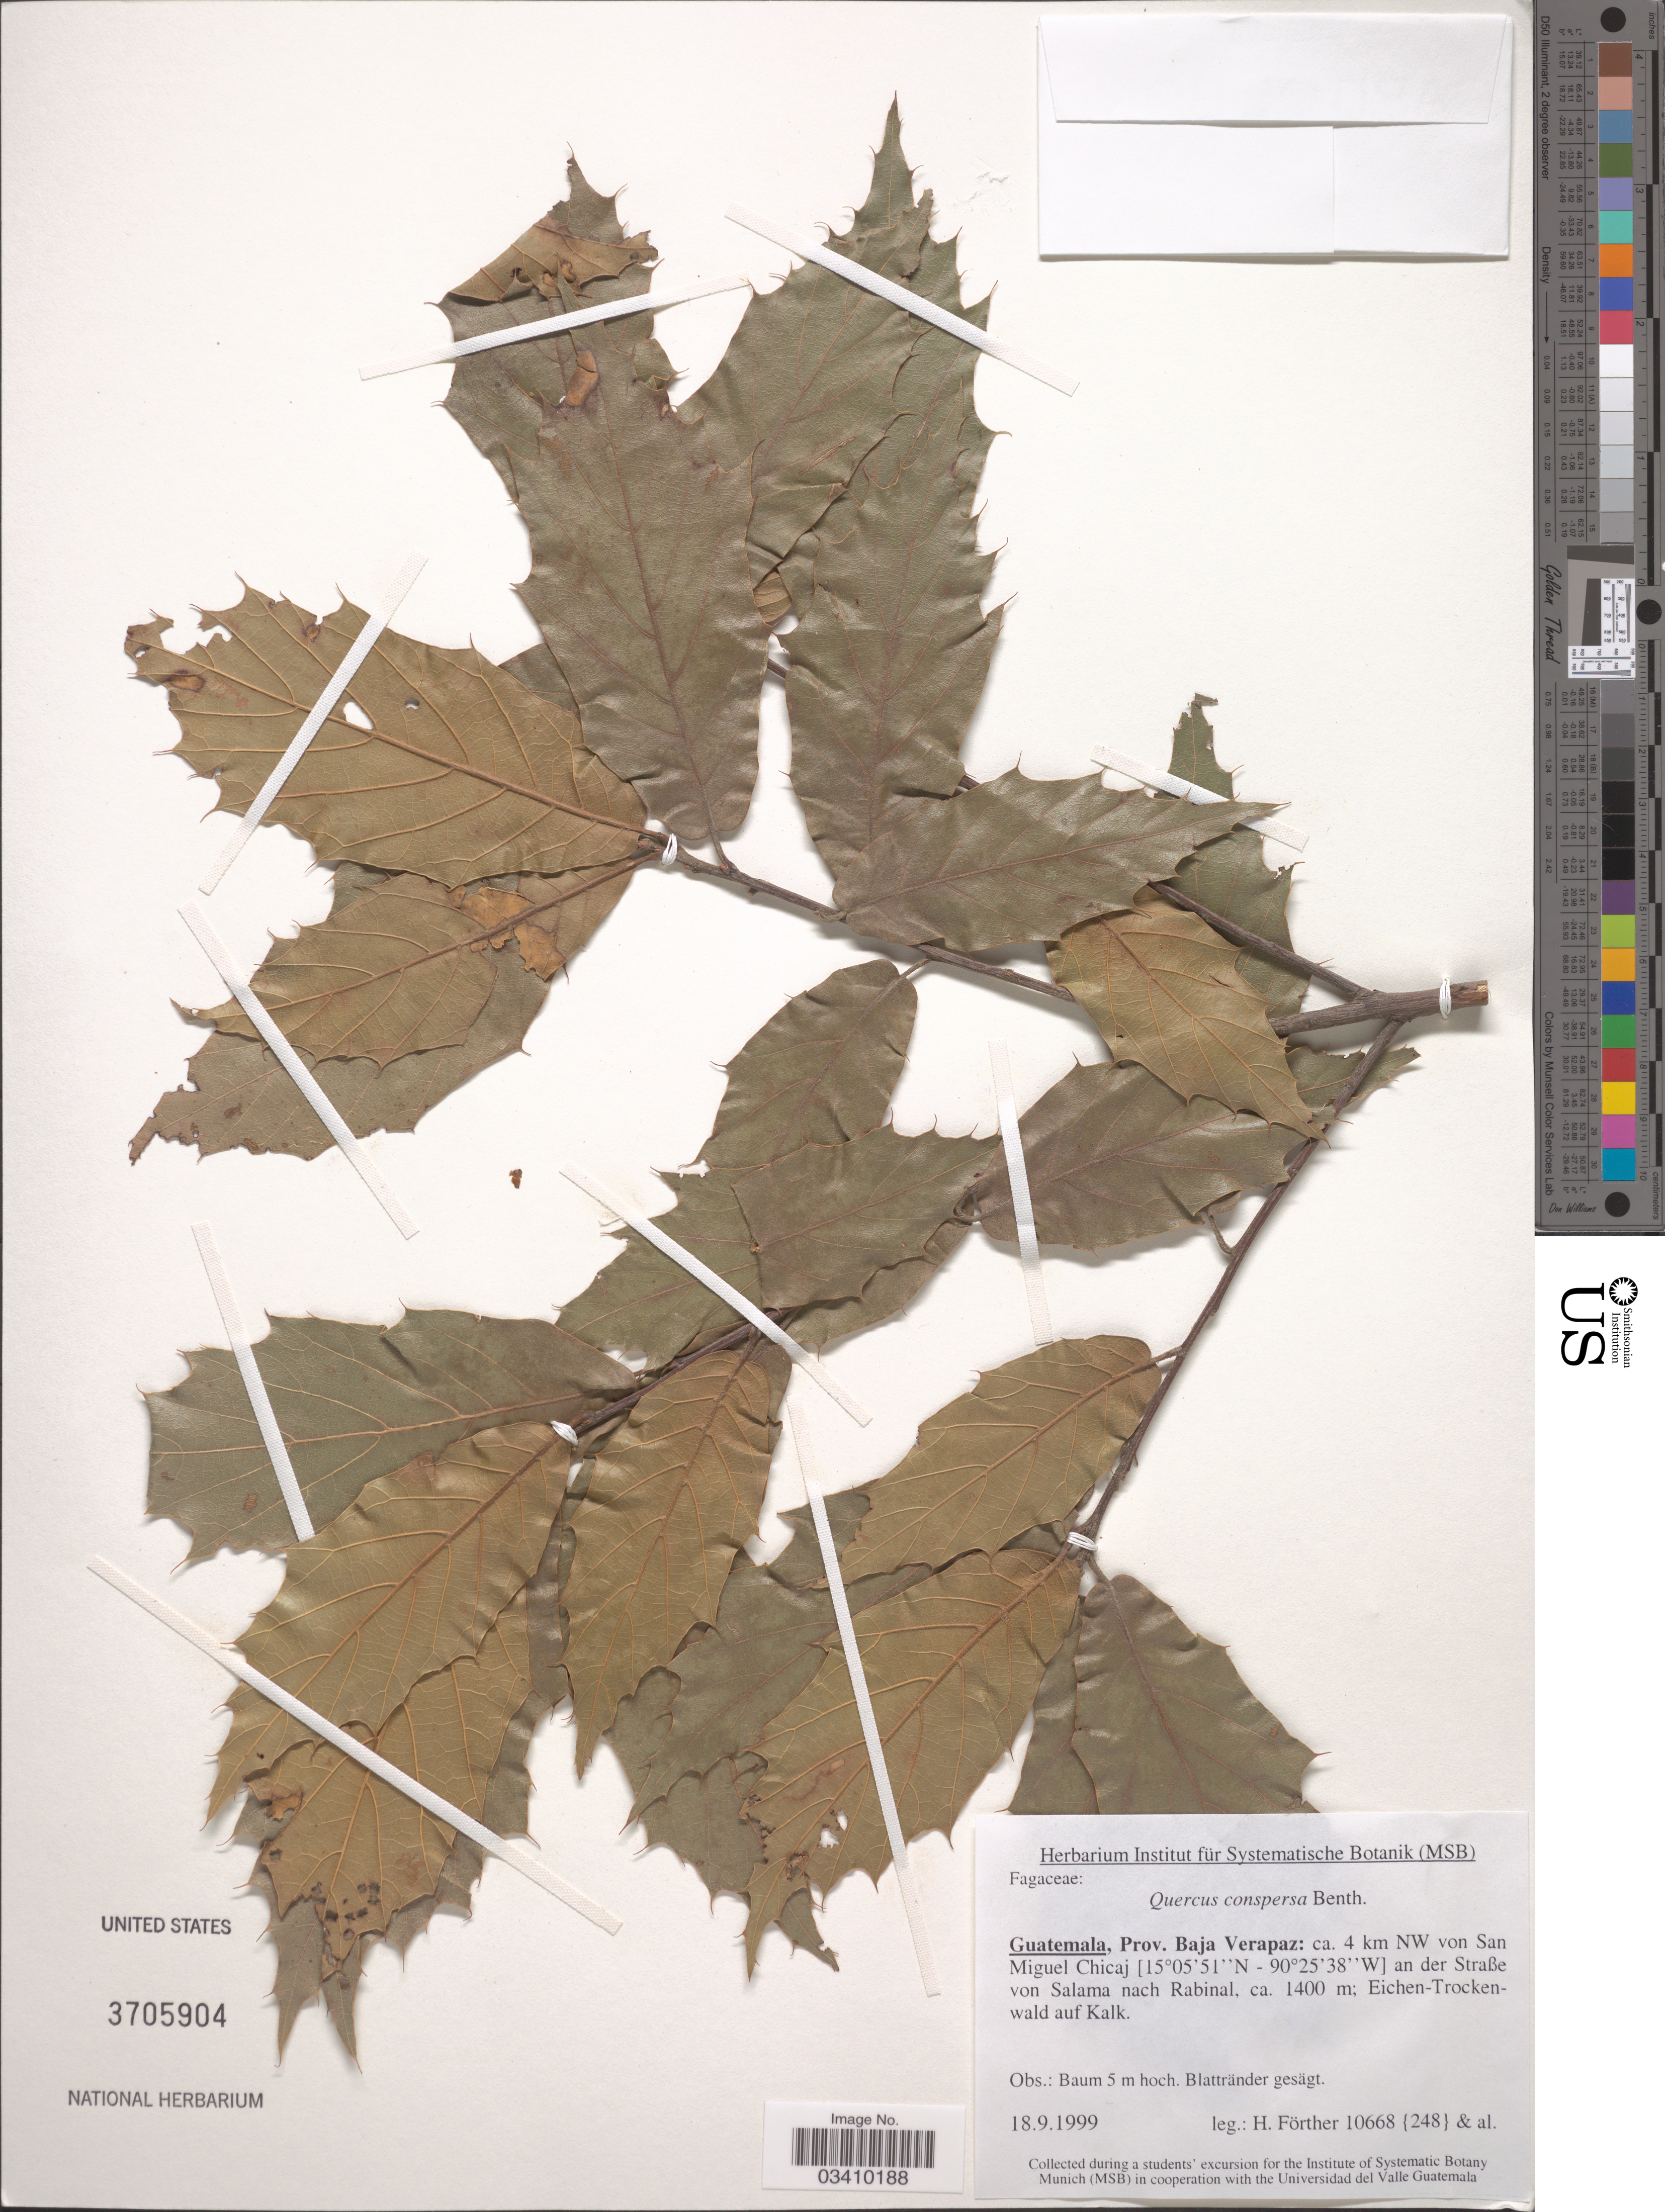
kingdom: Plantae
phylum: Tracheophyta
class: Magnoliopsida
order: Fagales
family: Fagaceae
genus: Quercus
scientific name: Quercus conspersa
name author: Benth.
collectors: H. Förther & et al.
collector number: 10668{248}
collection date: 1999-09-18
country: Guatemala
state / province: Baja Verapaz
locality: Ca. 4 km NW von San Miguel Chicaj an der Straße von Salama nach Rabinal, Eichen-Trockenwald auf Kalk.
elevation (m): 1400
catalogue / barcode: US 3705904